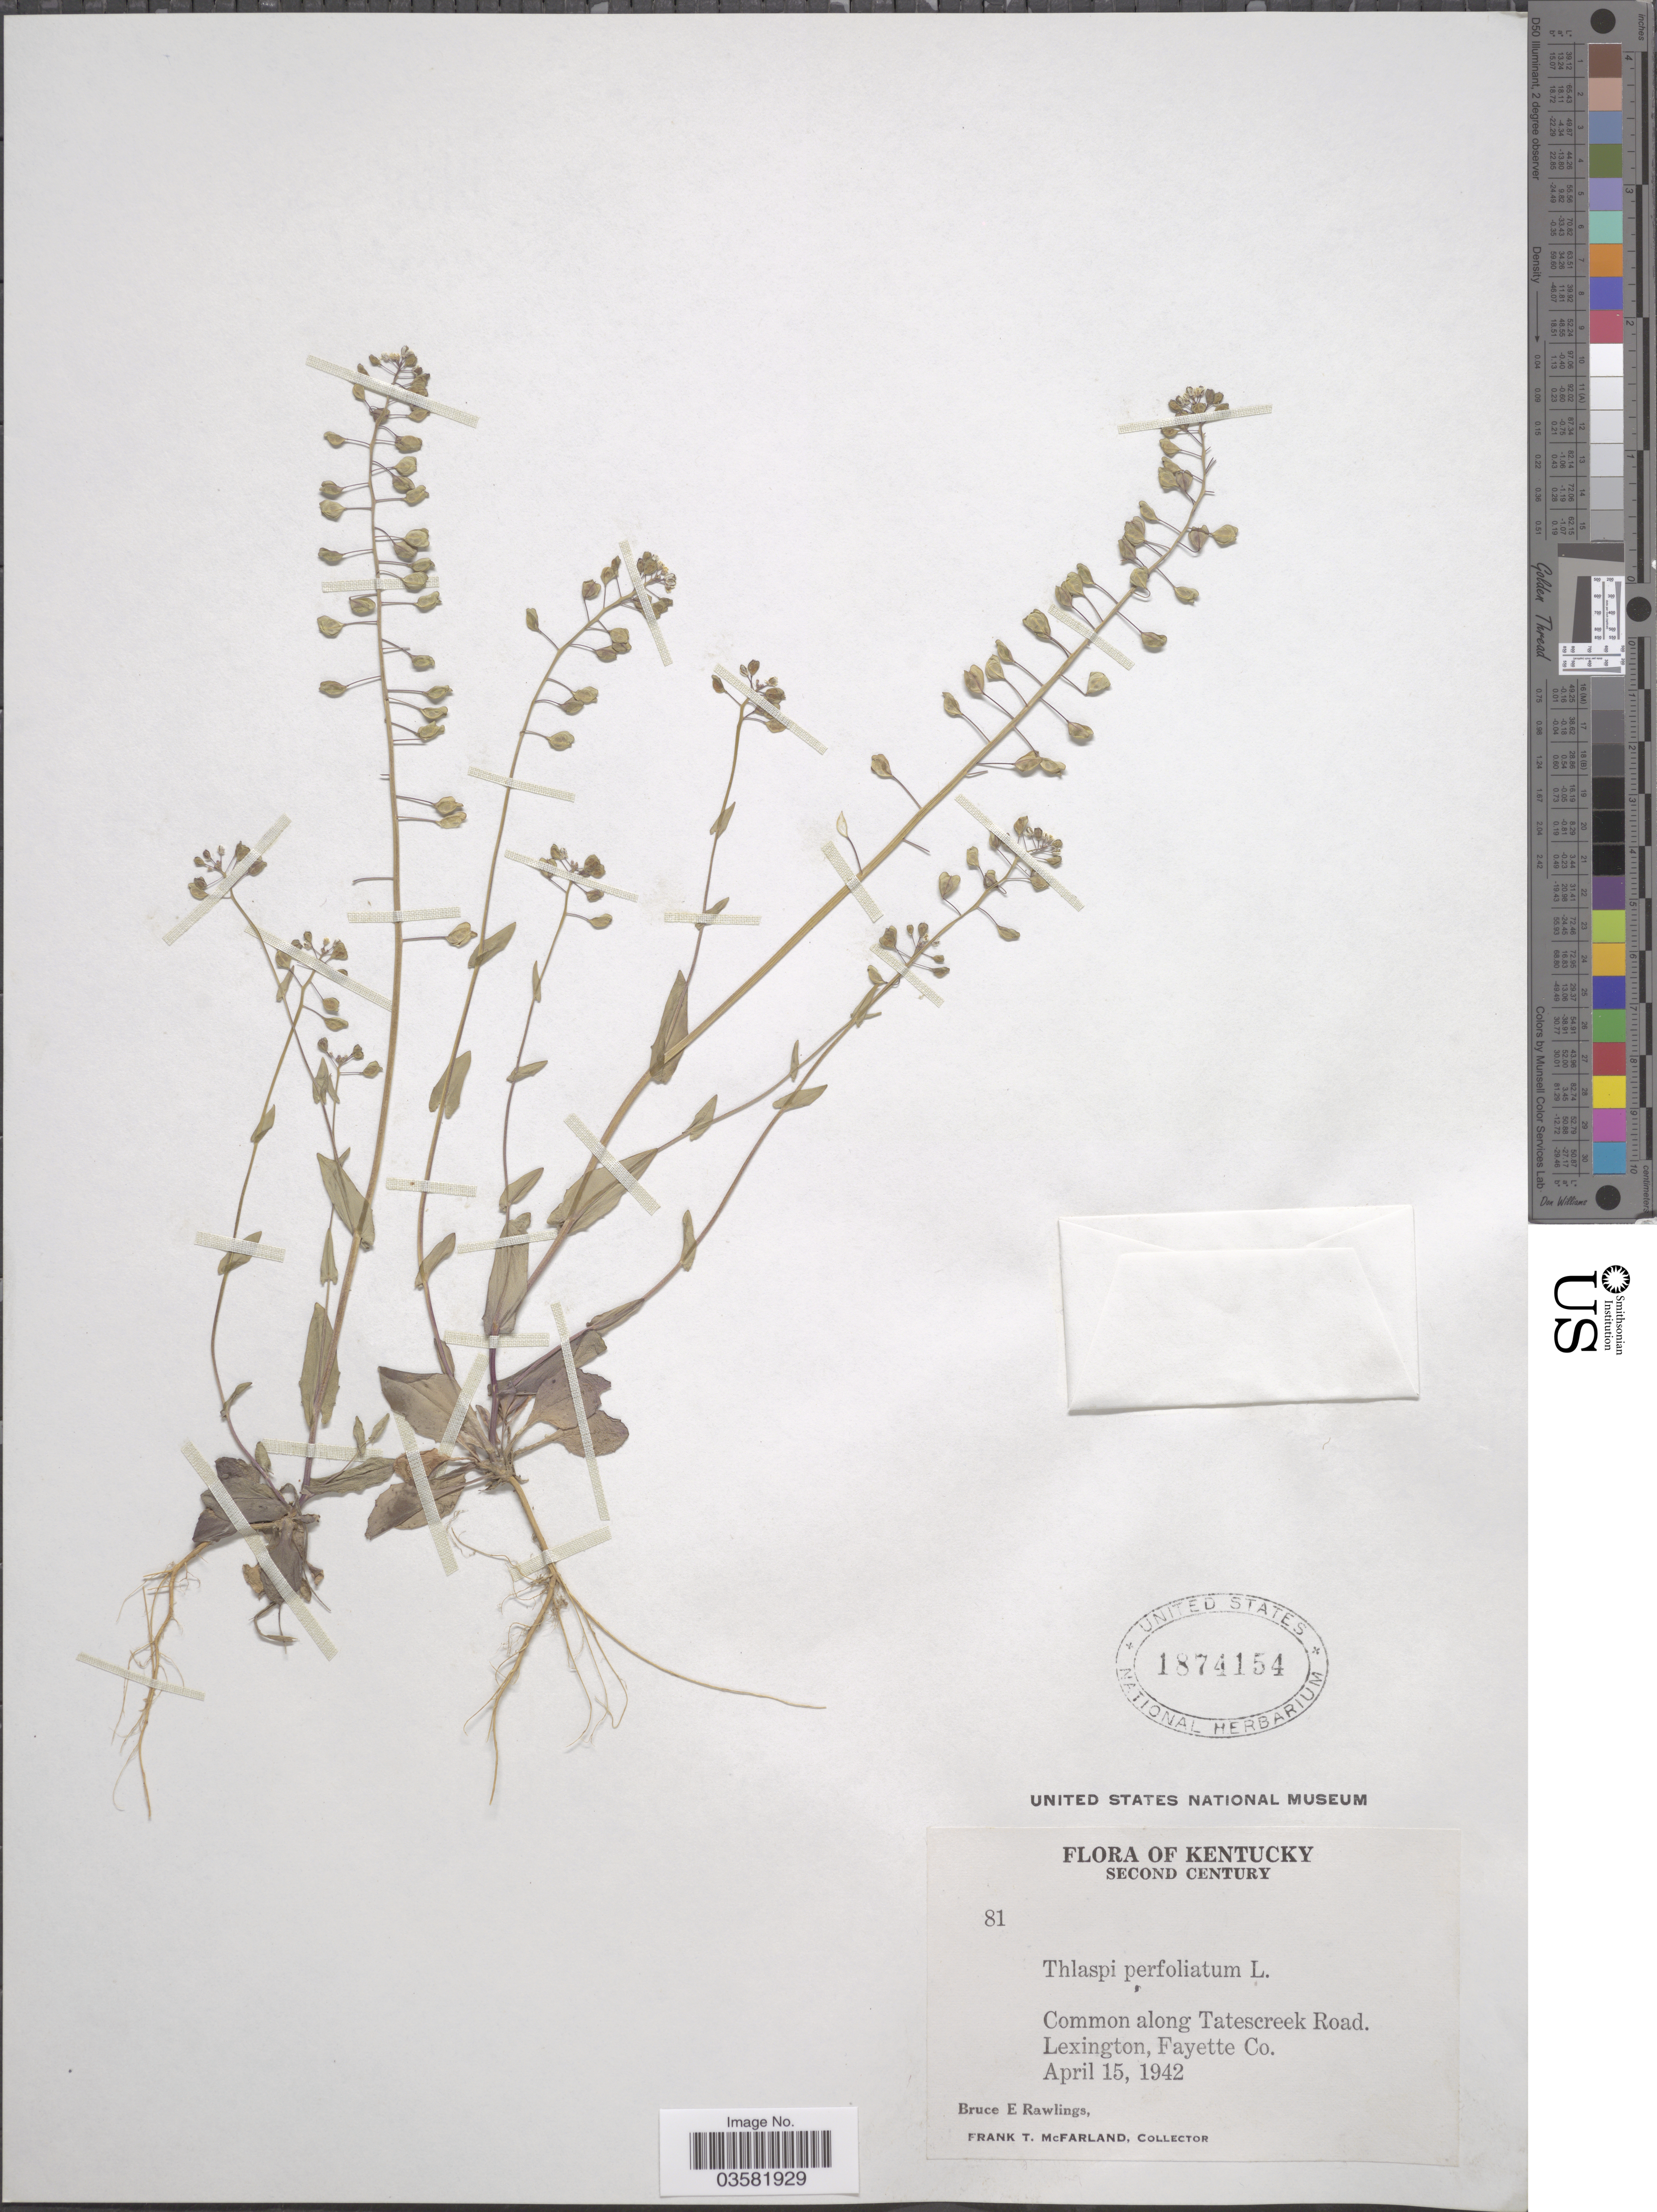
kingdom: Plantae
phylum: Tracheophyta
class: Magnoliopsida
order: Brassicales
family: Brassicaceae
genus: Thlaspi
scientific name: Thlaspi perfoliatum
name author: L.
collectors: F. McFarland & B. Rawlings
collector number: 81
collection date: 1942-04-15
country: United States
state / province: Kentucky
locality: Second Century. Common along Tatescreek Road. Lexington, Fayette Co.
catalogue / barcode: US 1874154